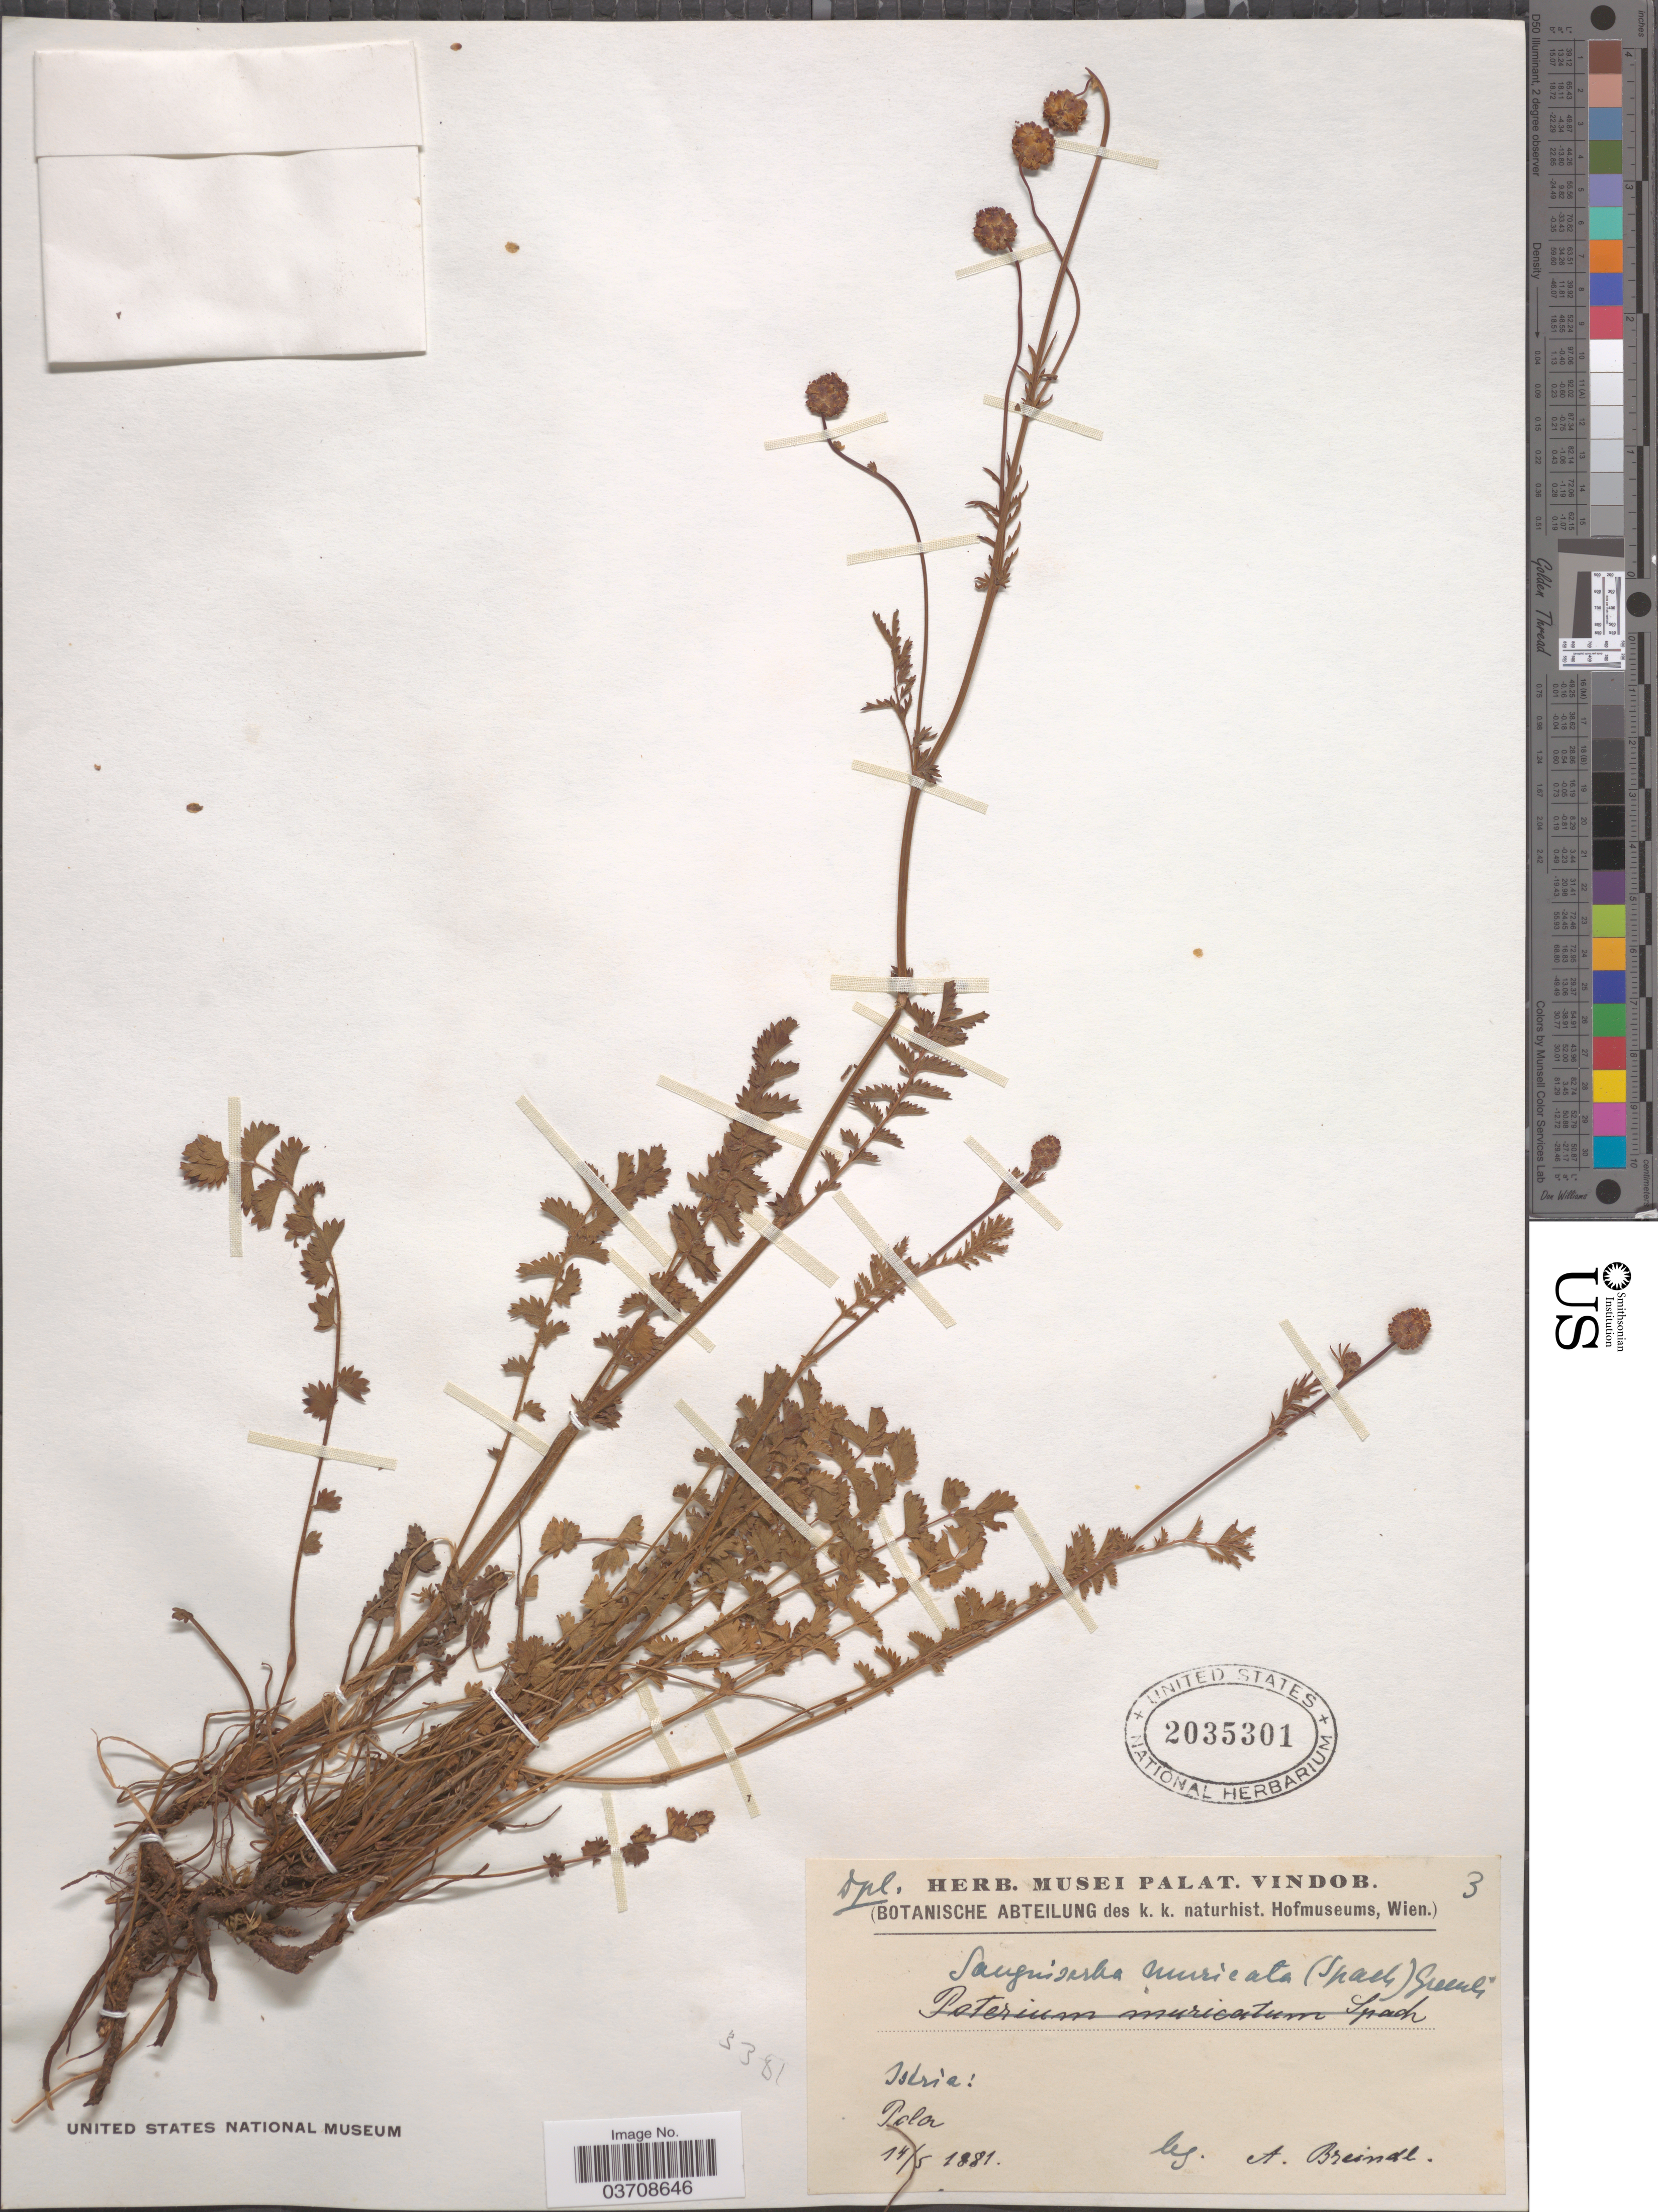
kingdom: Plantae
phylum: Tracheophyta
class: Magnoliopsida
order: Rosales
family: Rosaceae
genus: Sanguisorba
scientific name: Sanguisorba minor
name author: Scop.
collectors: A. Breindl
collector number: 3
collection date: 1881-05-14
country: Croatia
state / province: Istria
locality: Pola.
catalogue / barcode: US 2035301